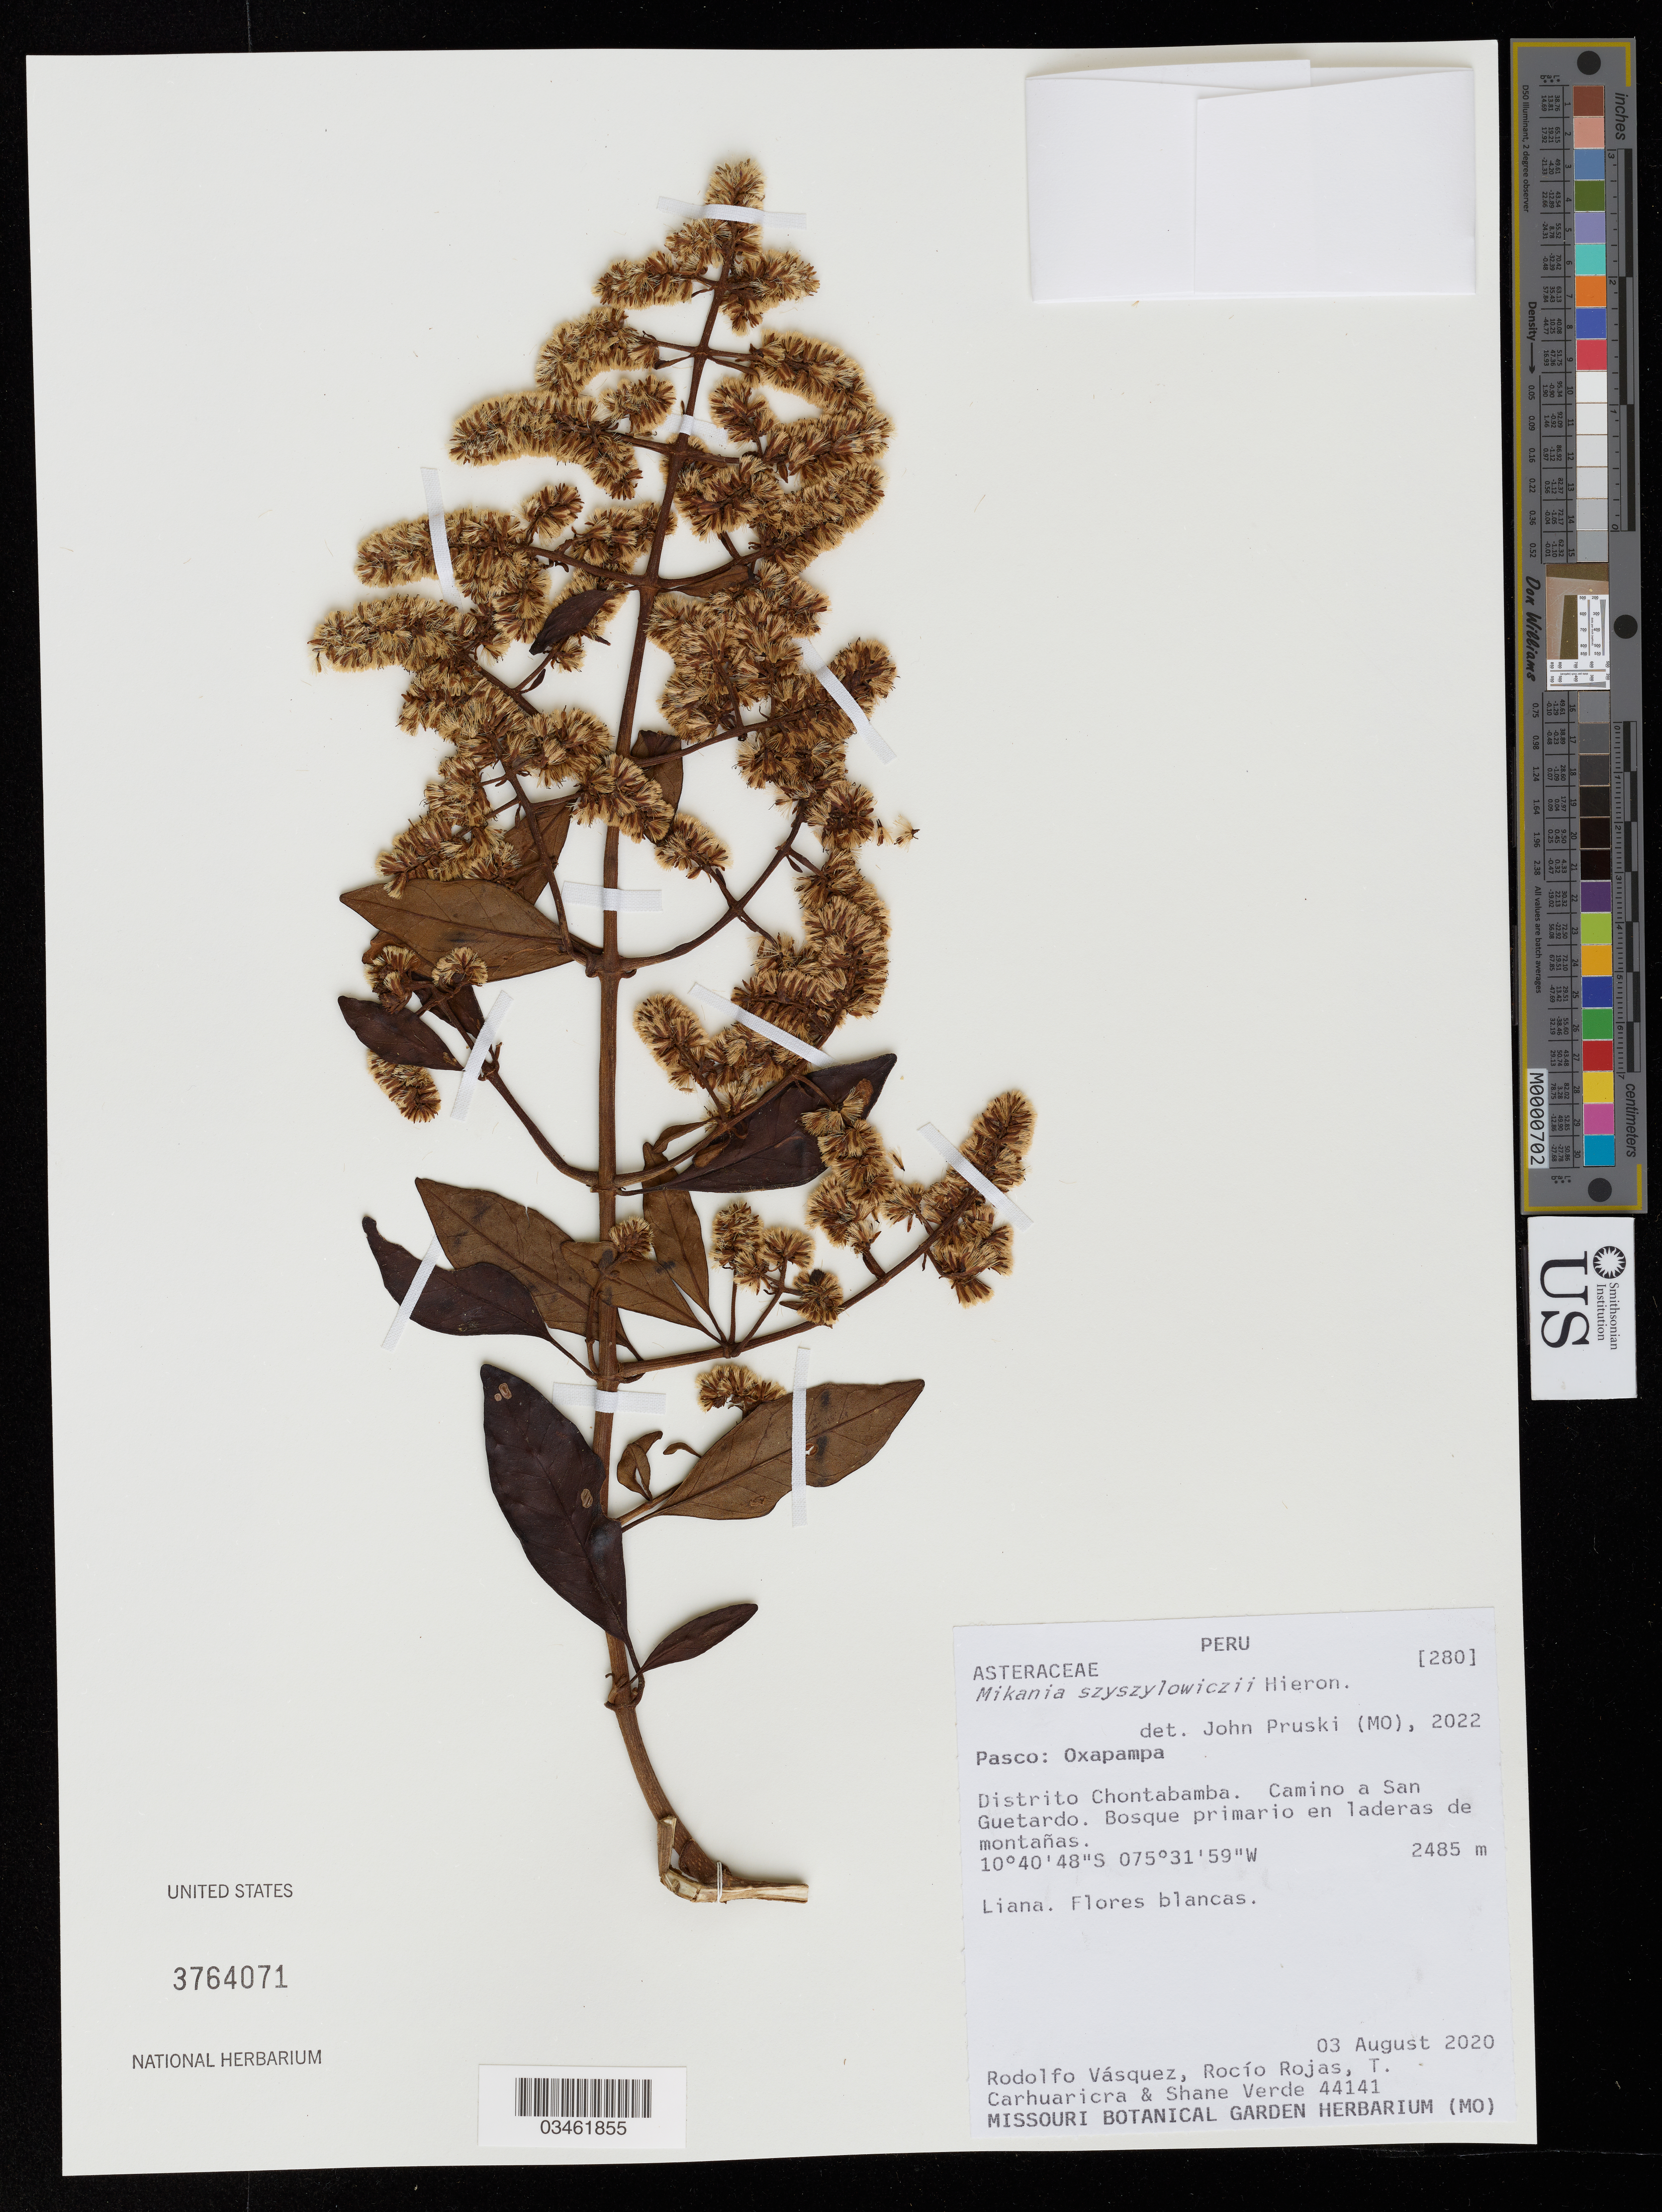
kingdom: Plantae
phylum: Tracheophyta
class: Magnoliopsida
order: Asterales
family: Asteraceae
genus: Mikania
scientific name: Mikania szyszylowiczii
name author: Hieron.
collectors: R. Vásquez, R. Rojas, T. Carhuaricra & S. Verde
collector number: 44141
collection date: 2020-08-03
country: Peru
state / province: Pasco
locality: Oxapampa. Distrito Chontabamba. Camino a San Guetardo.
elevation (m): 2485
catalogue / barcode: US 3764071